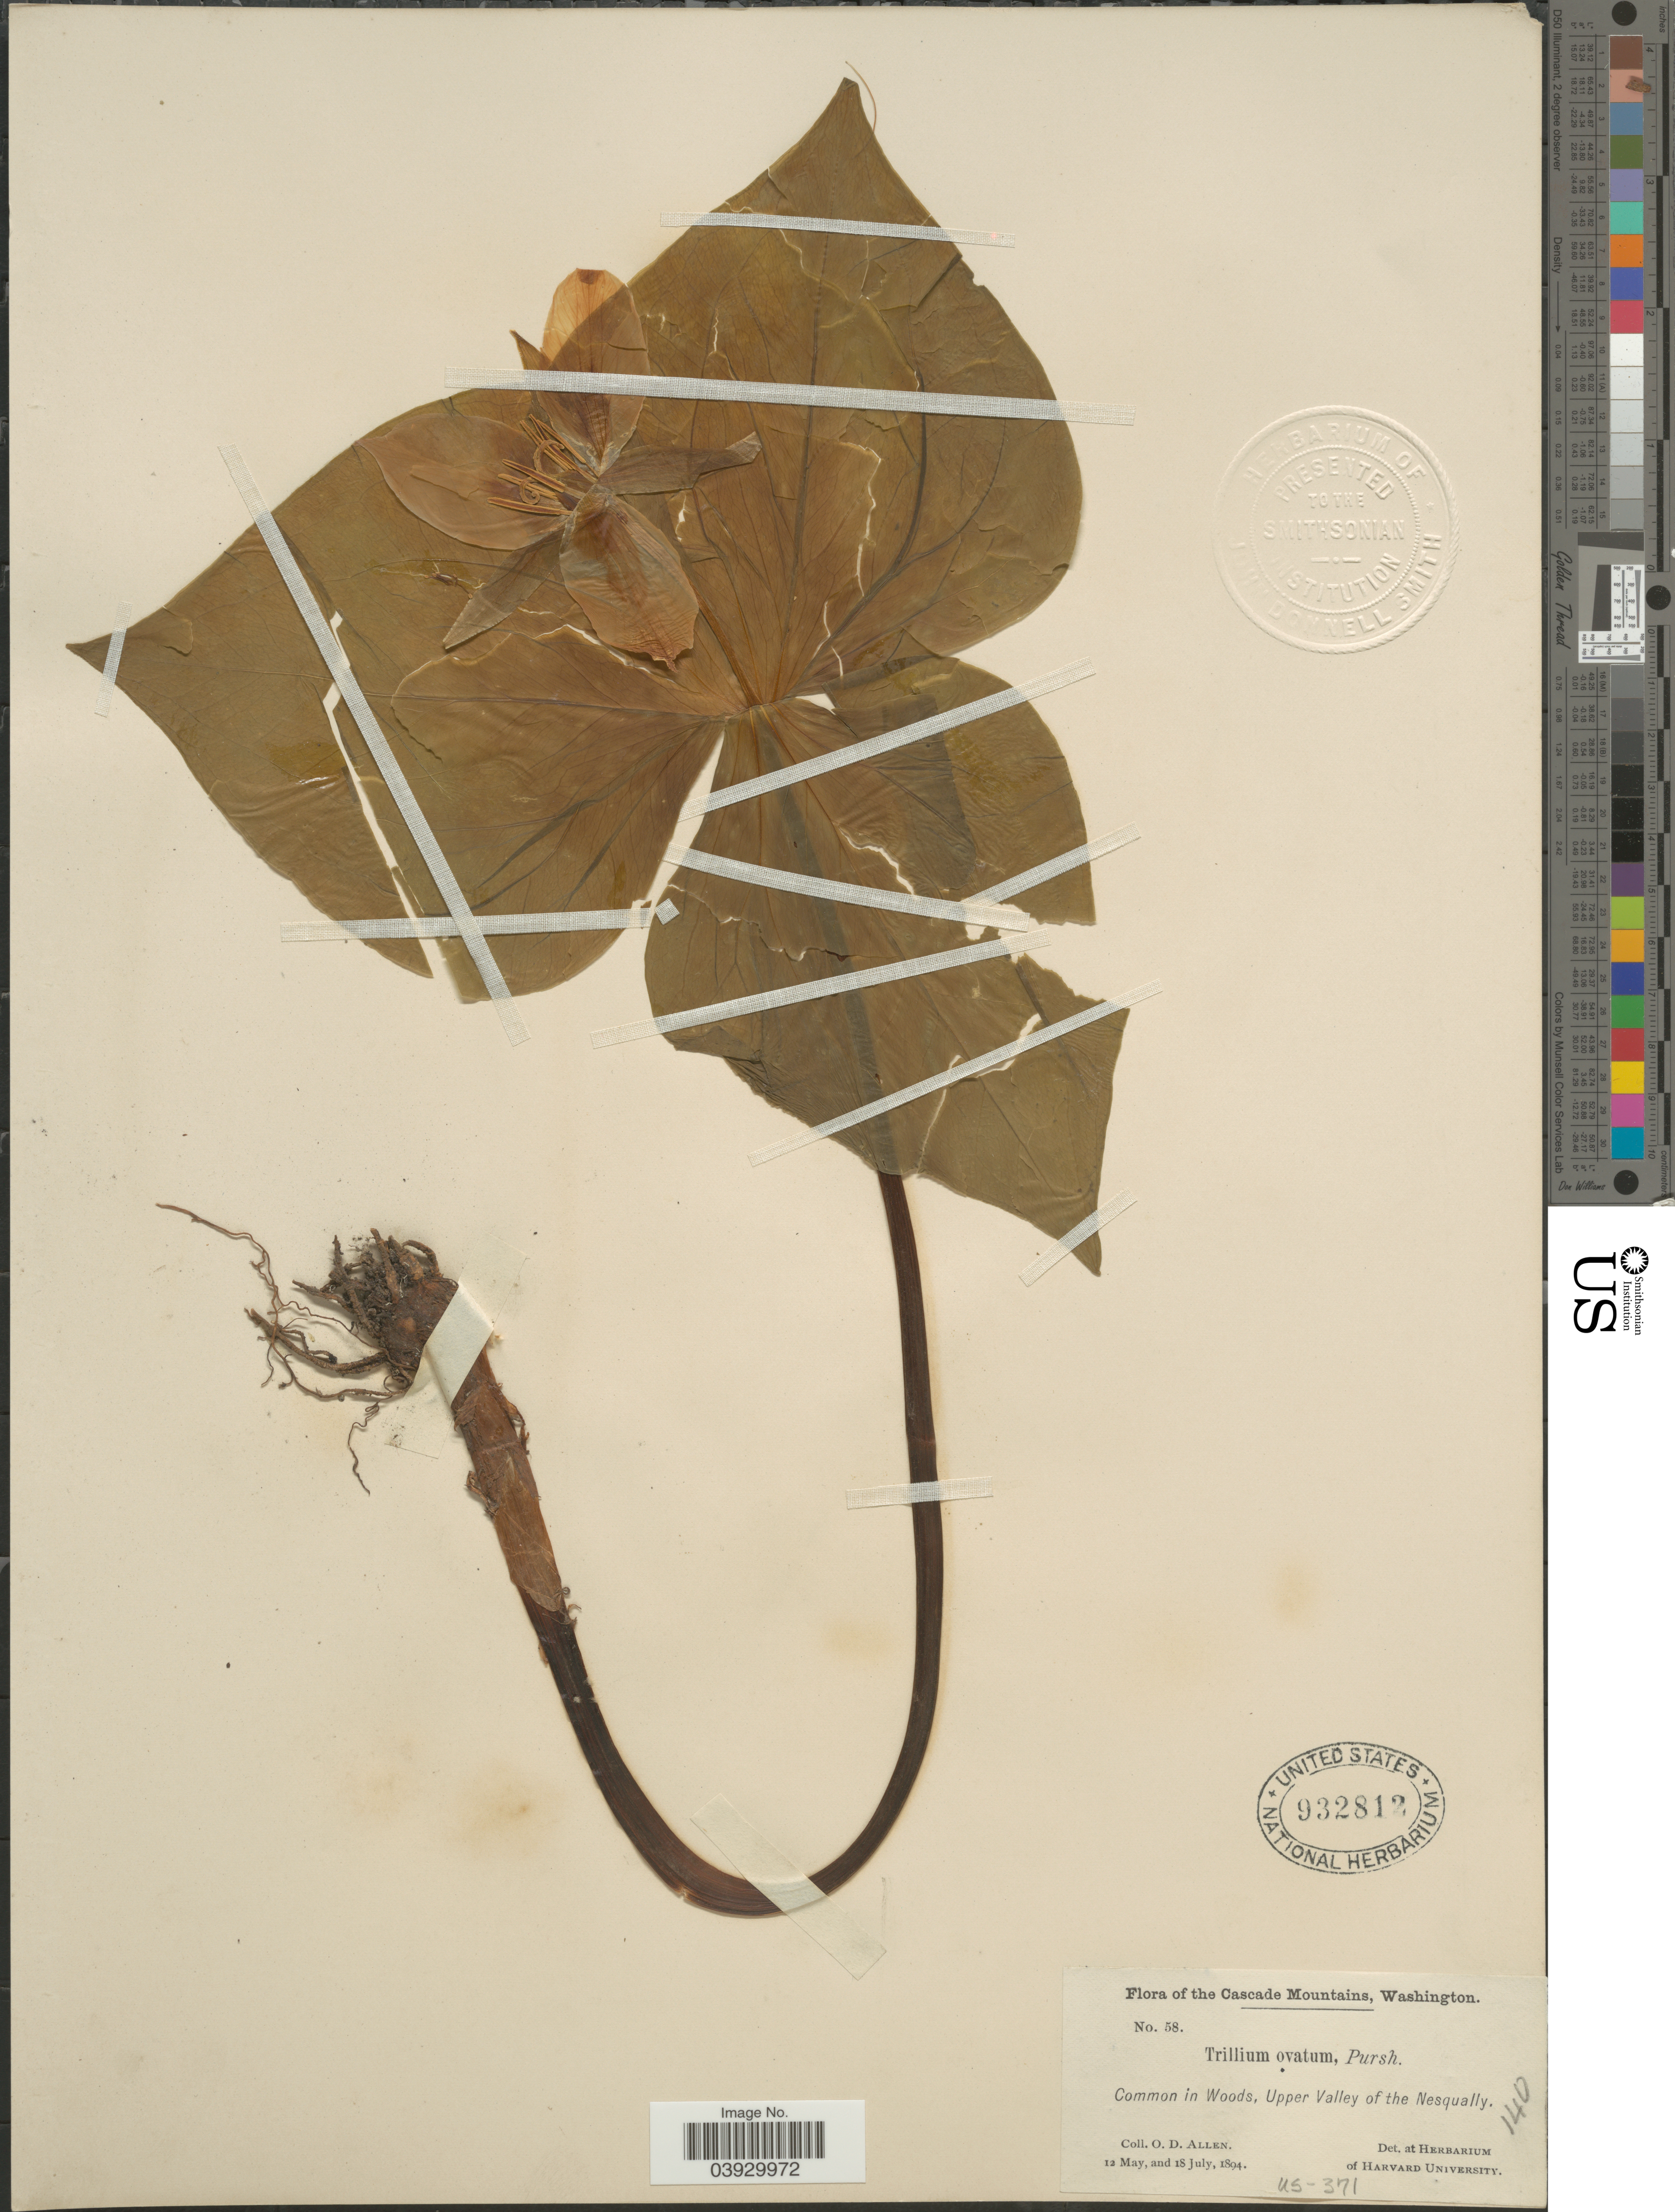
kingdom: Plantae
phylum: Tracheophyta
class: Liliopsida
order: Liliales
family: Melanthiaceae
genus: Trillium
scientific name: Trillium ovatum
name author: Pursh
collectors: O. D. Allen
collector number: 58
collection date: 1894-05-12/1894-07-18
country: United States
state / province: Washington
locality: The Cascade Mountains. Upper Valley of The Nesqually.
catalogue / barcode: US 932812